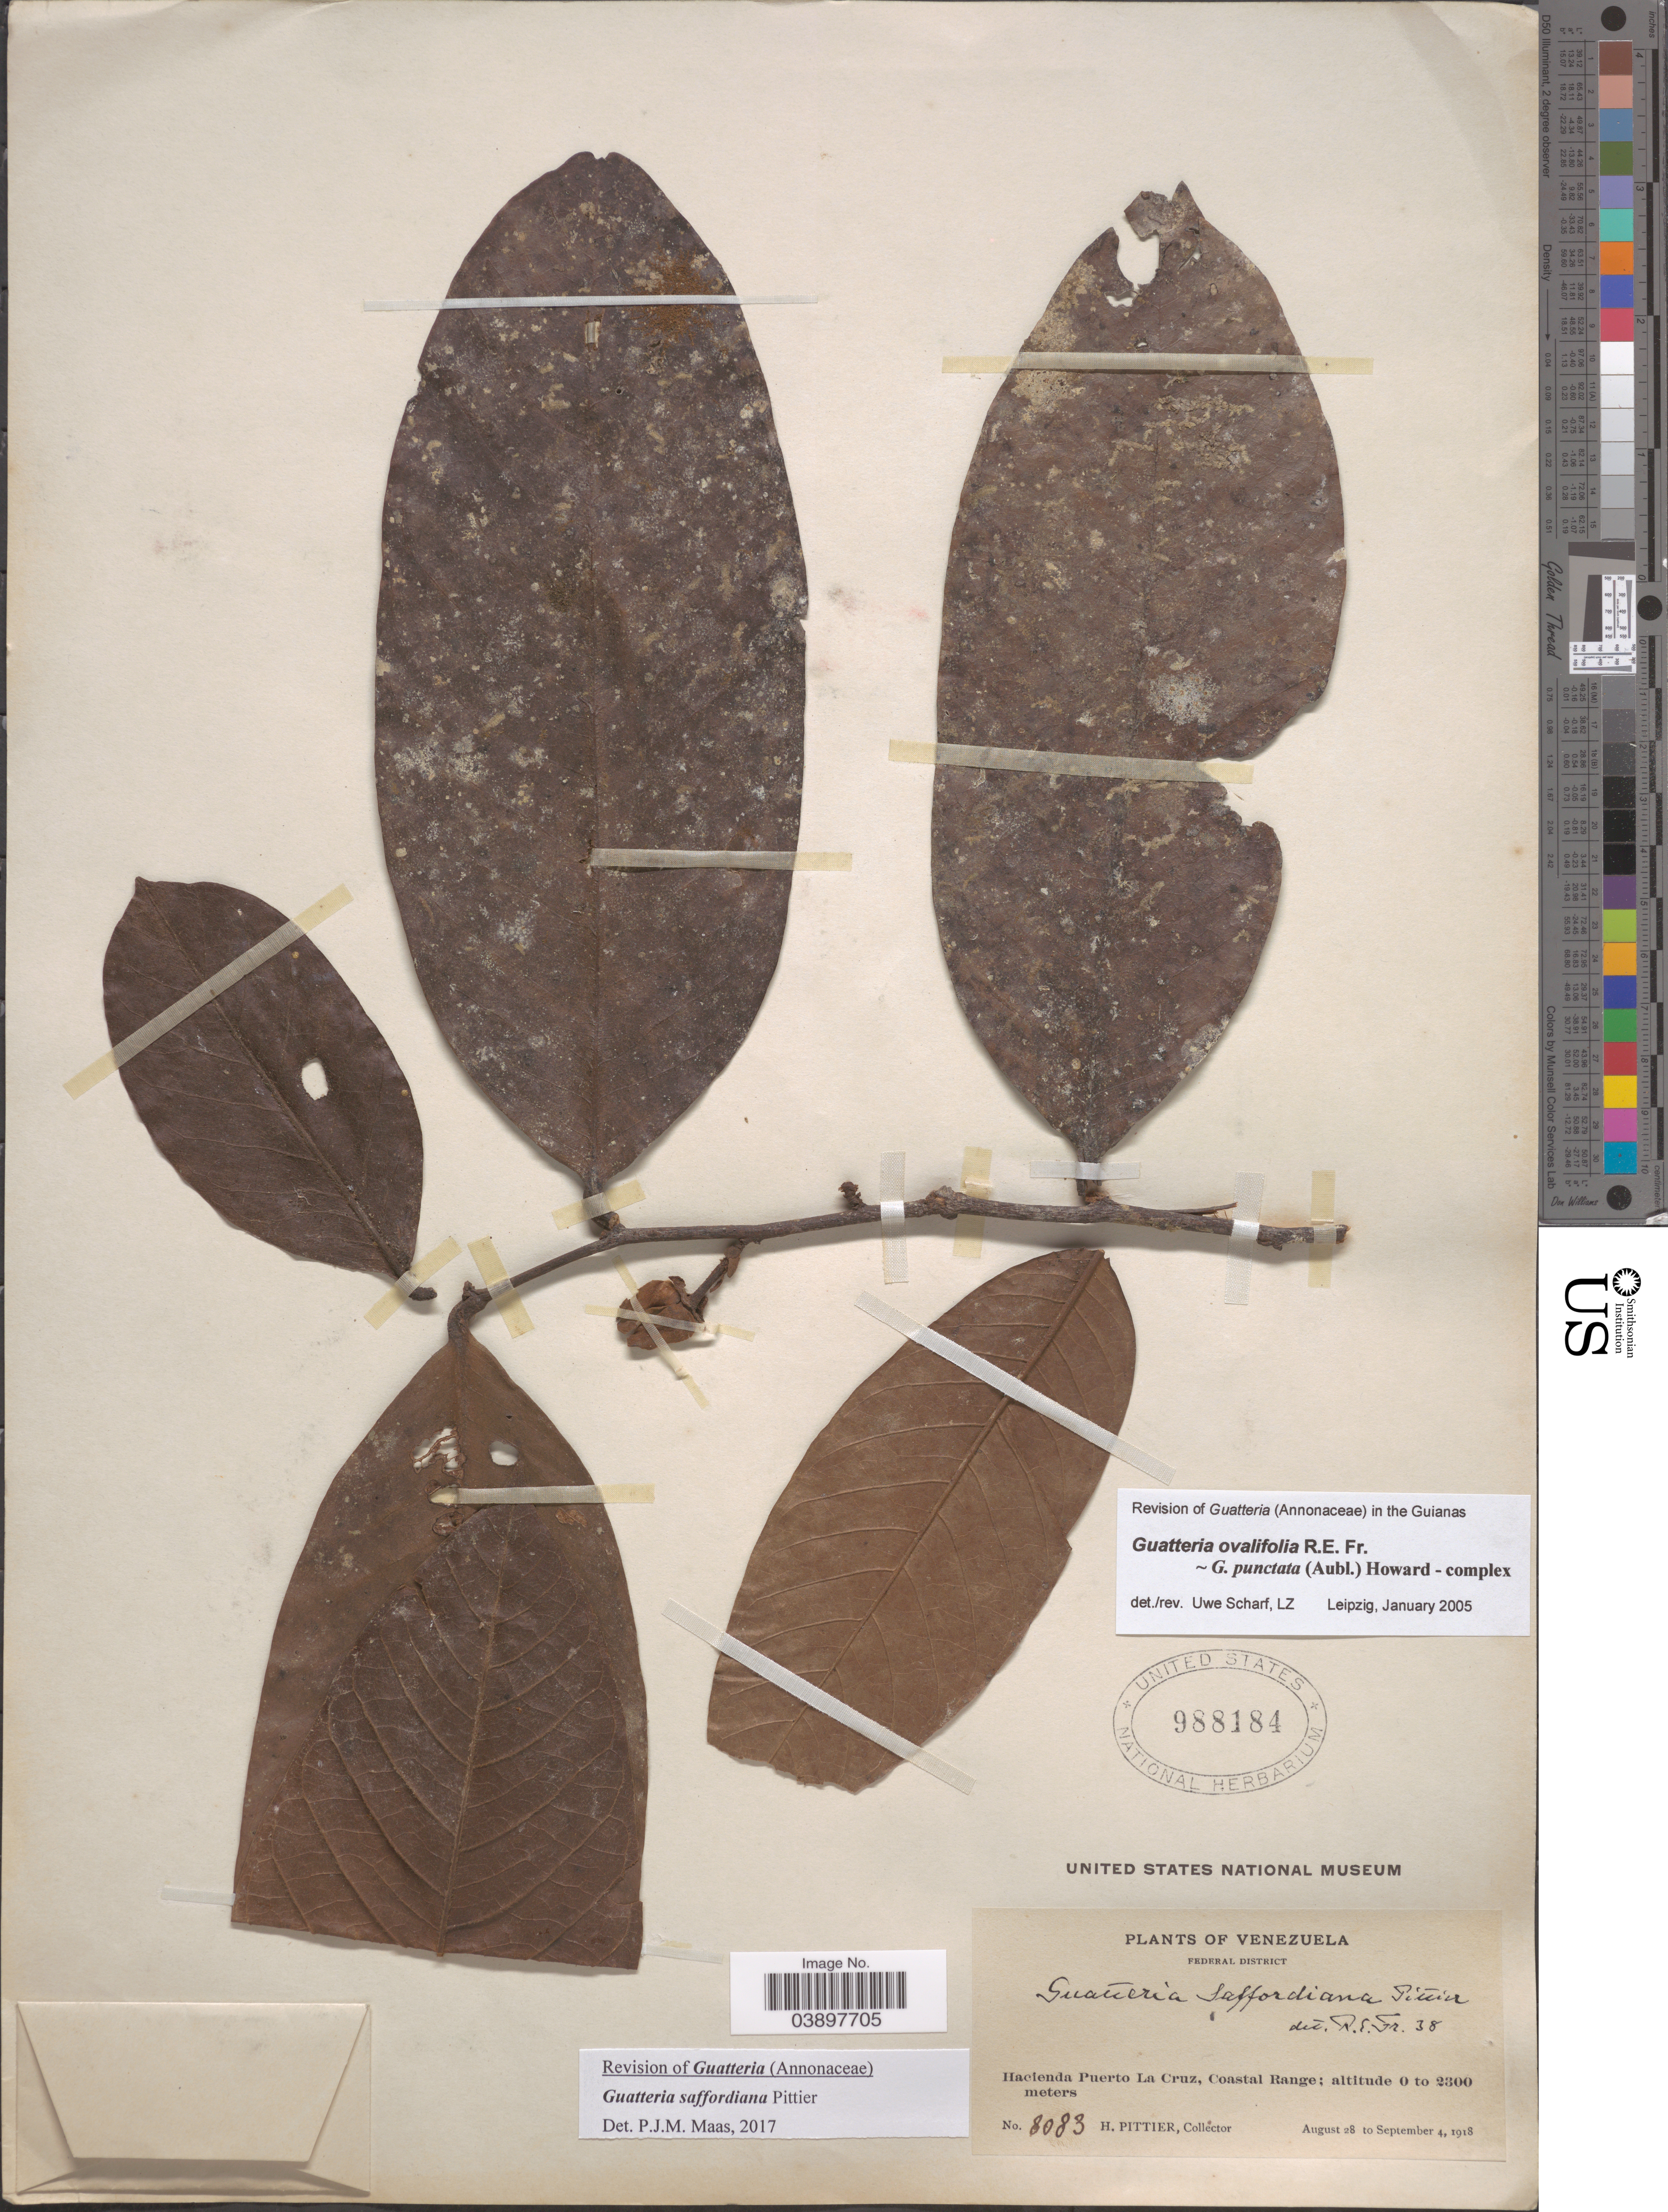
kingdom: Plantae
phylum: Tracheophyta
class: Magnoliopsida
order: Magnoliales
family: Annonaceae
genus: Guatteria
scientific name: Guatteria saffordiana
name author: Pittier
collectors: H. F. Pittier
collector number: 8083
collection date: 1918-08-28/1918-09-04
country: Venezuela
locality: Federal District. Hacienda Puerto La Cruz, Coastal Range.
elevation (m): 0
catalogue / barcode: US 988184